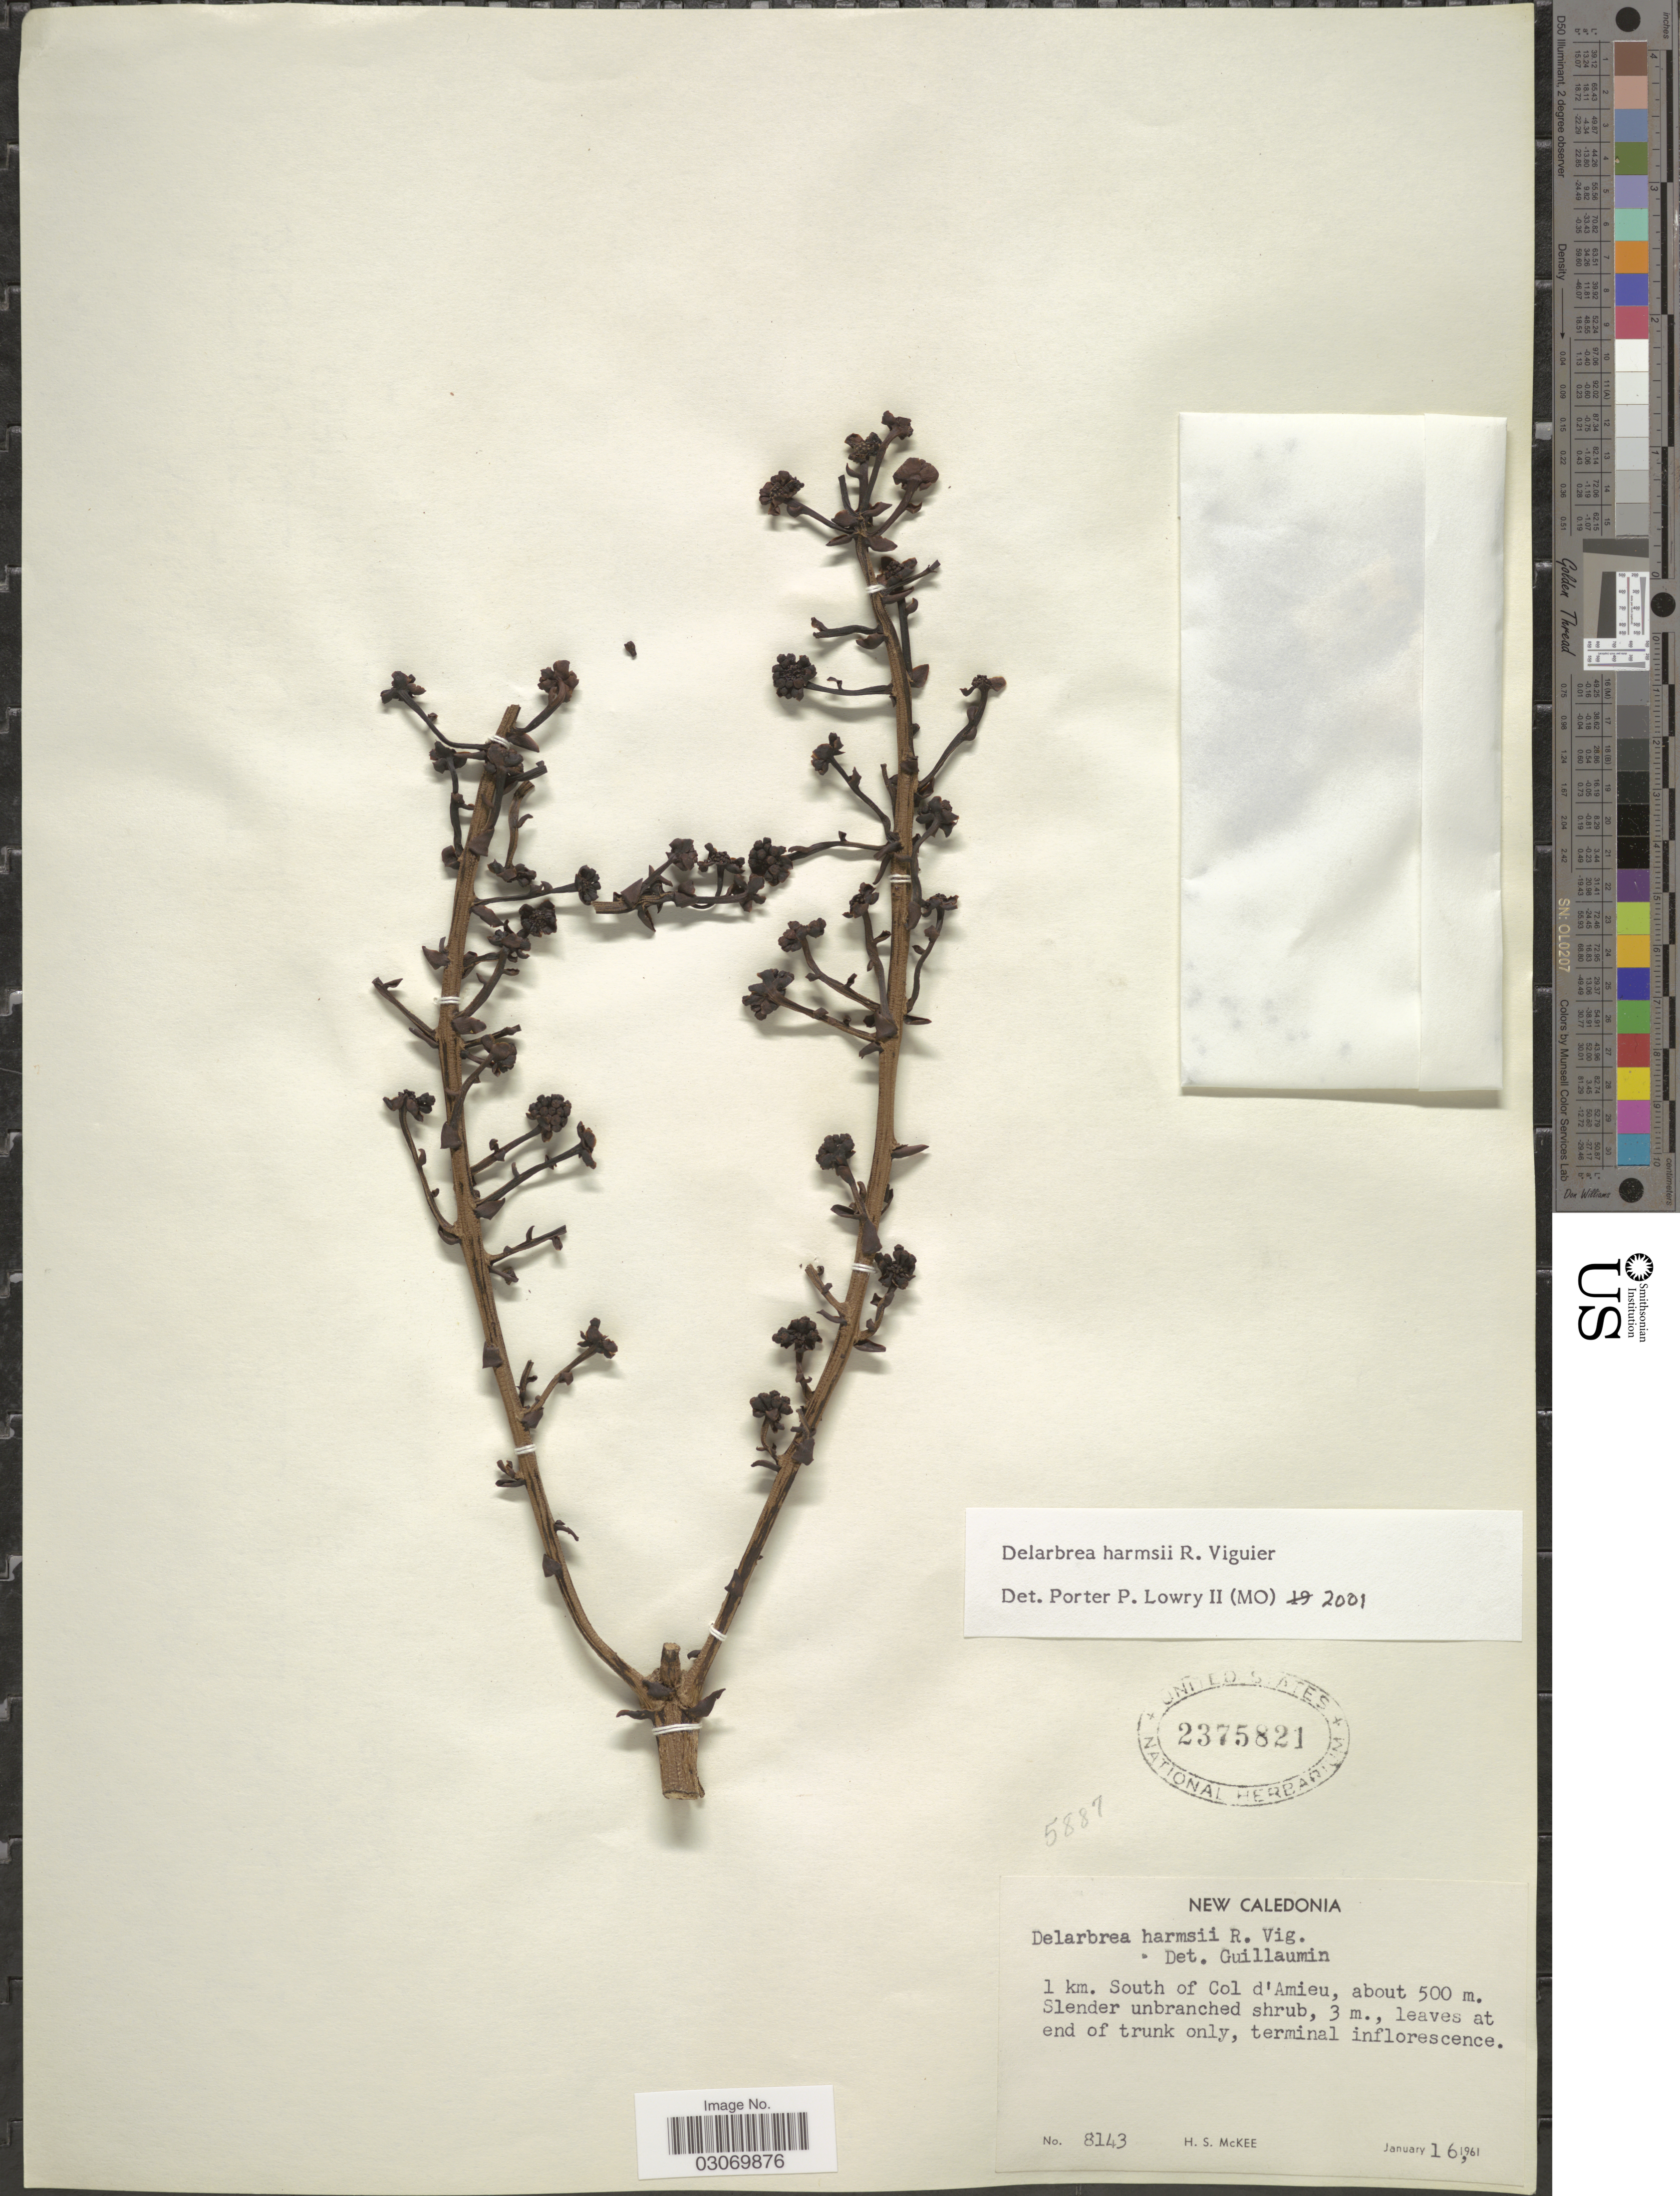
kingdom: Plantae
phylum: Tracheophyta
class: Magnoliopsida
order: Apiales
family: Myodocarpaceae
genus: Delarbrea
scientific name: Delarbrea harmsii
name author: R. Vig.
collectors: H. S. McKee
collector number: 8143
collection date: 1961-01-16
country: New Caledonia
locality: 1 km. South of Col d'Amieu.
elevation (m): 500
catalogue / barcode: US 2375821